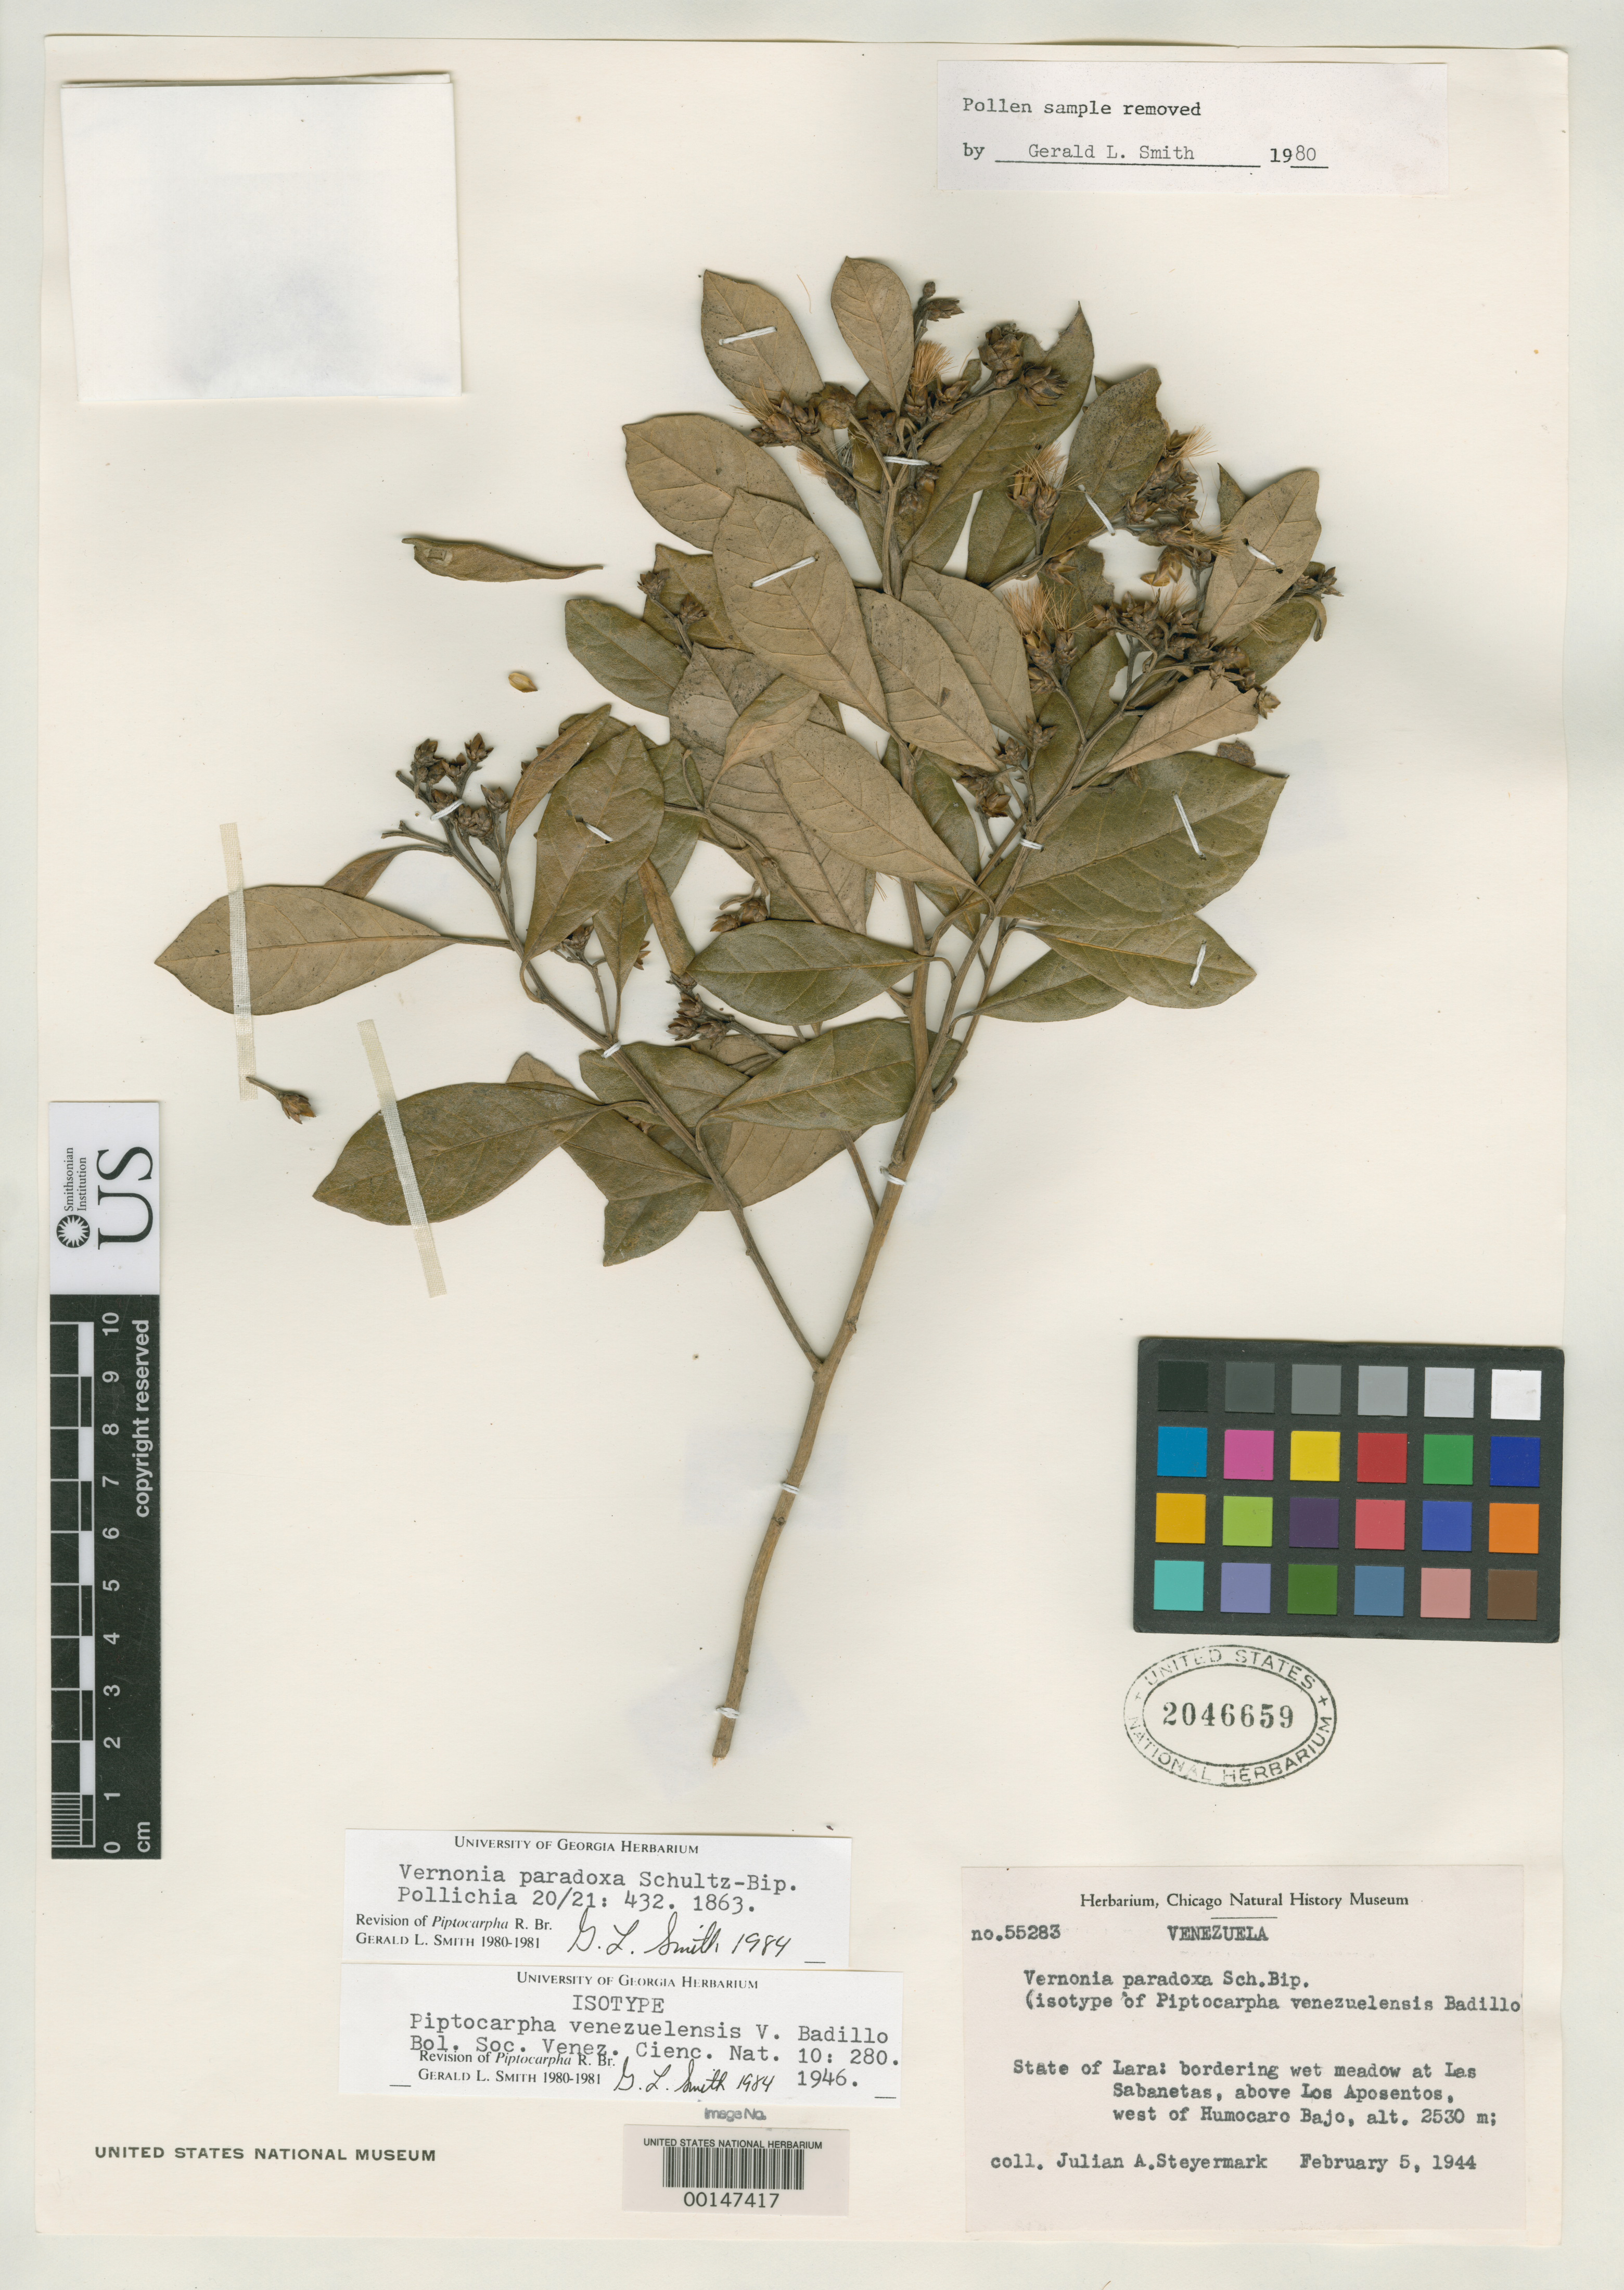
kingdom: Plantae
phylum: Tracheophyta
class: Magnoliopsida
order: Asterales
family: Asteraceae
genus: Piptocarpha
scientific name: Piptocarpha venezuelensis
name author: V.M. Badillo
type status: Isotype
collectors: J. Steyermark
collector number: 55283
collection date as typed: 05 Feb 1944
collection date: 1944-02-05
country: Venezuela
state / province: Lara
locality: Las Sabanetas, above Los Aposentos, W of Humocaro Bajo.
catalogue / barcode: US 2046659